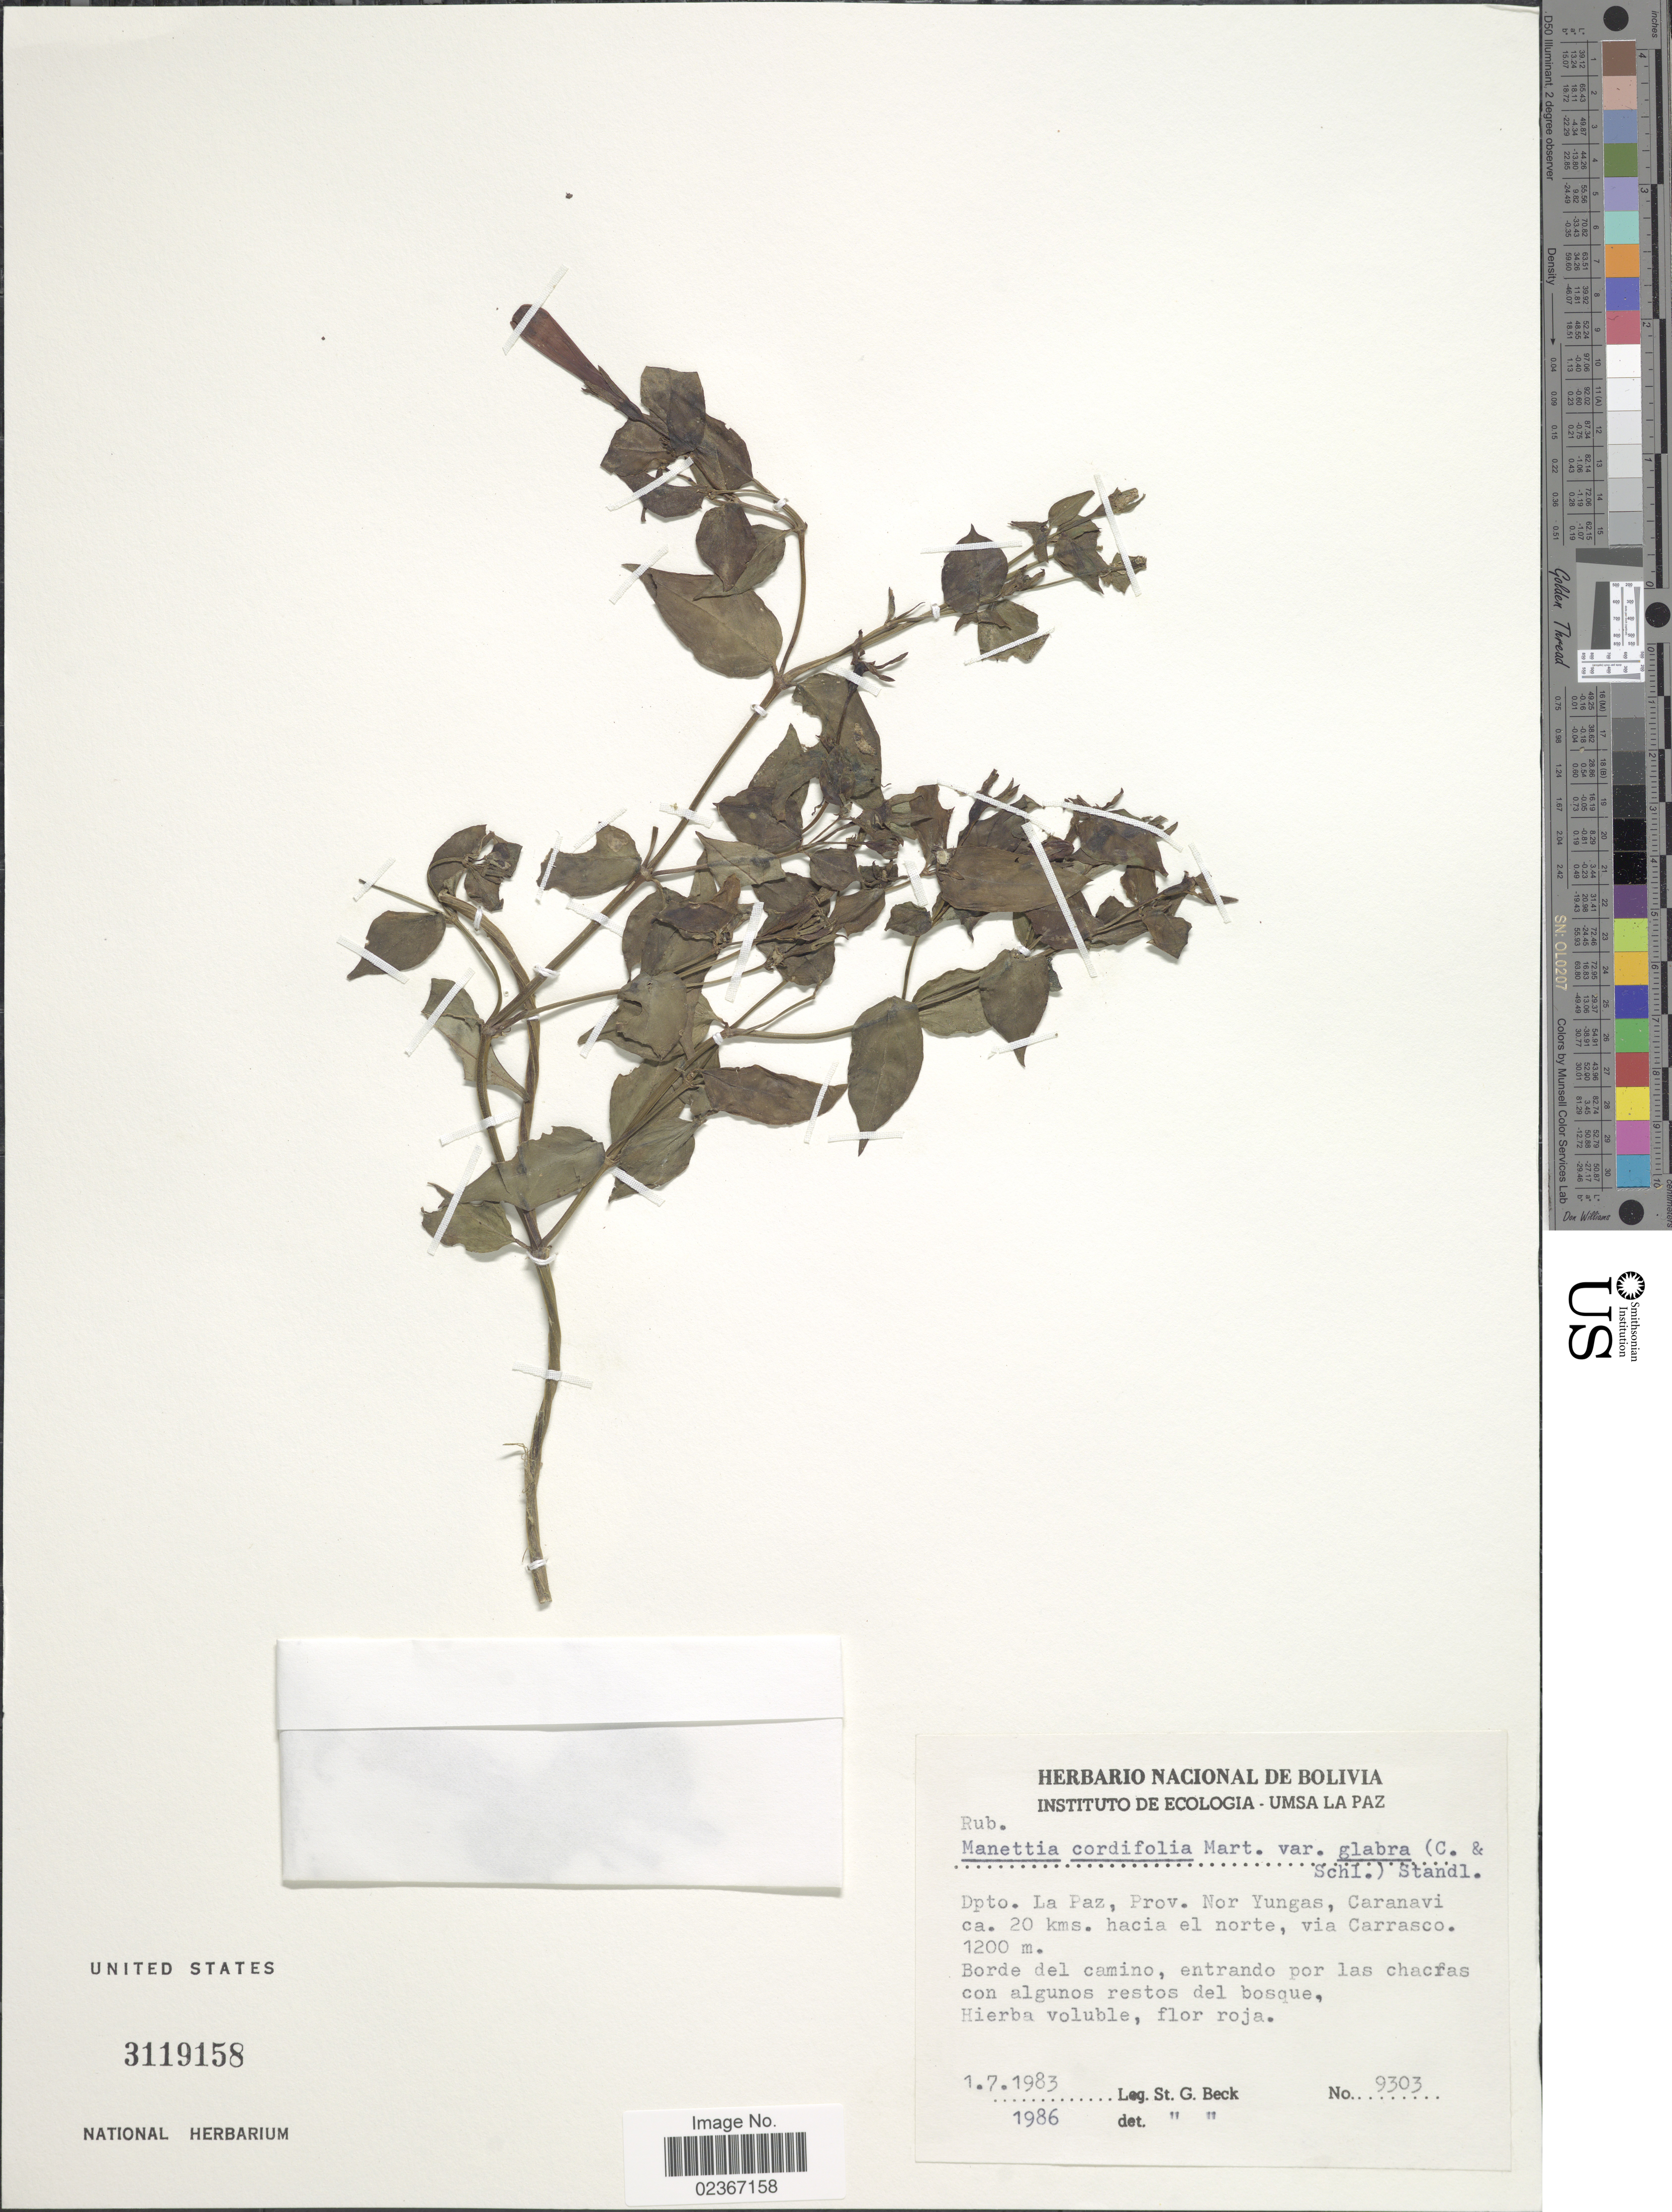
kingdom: Plantae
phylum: Tracheophyta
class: Magnoliopsida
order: Gentianales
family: Rubiaceae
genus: Manettia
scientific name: Manettia cordifolia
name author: Mart.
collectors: S. G. Beck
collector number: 9303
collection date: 1983-07-01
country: Bolivia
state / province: La Paz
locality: Dpto. La Paz, Prov. Nor Yungas, Caranavi ca. 20 kms. hacia el norte, via Carrasco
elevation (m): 1200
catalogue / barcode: US 3119158